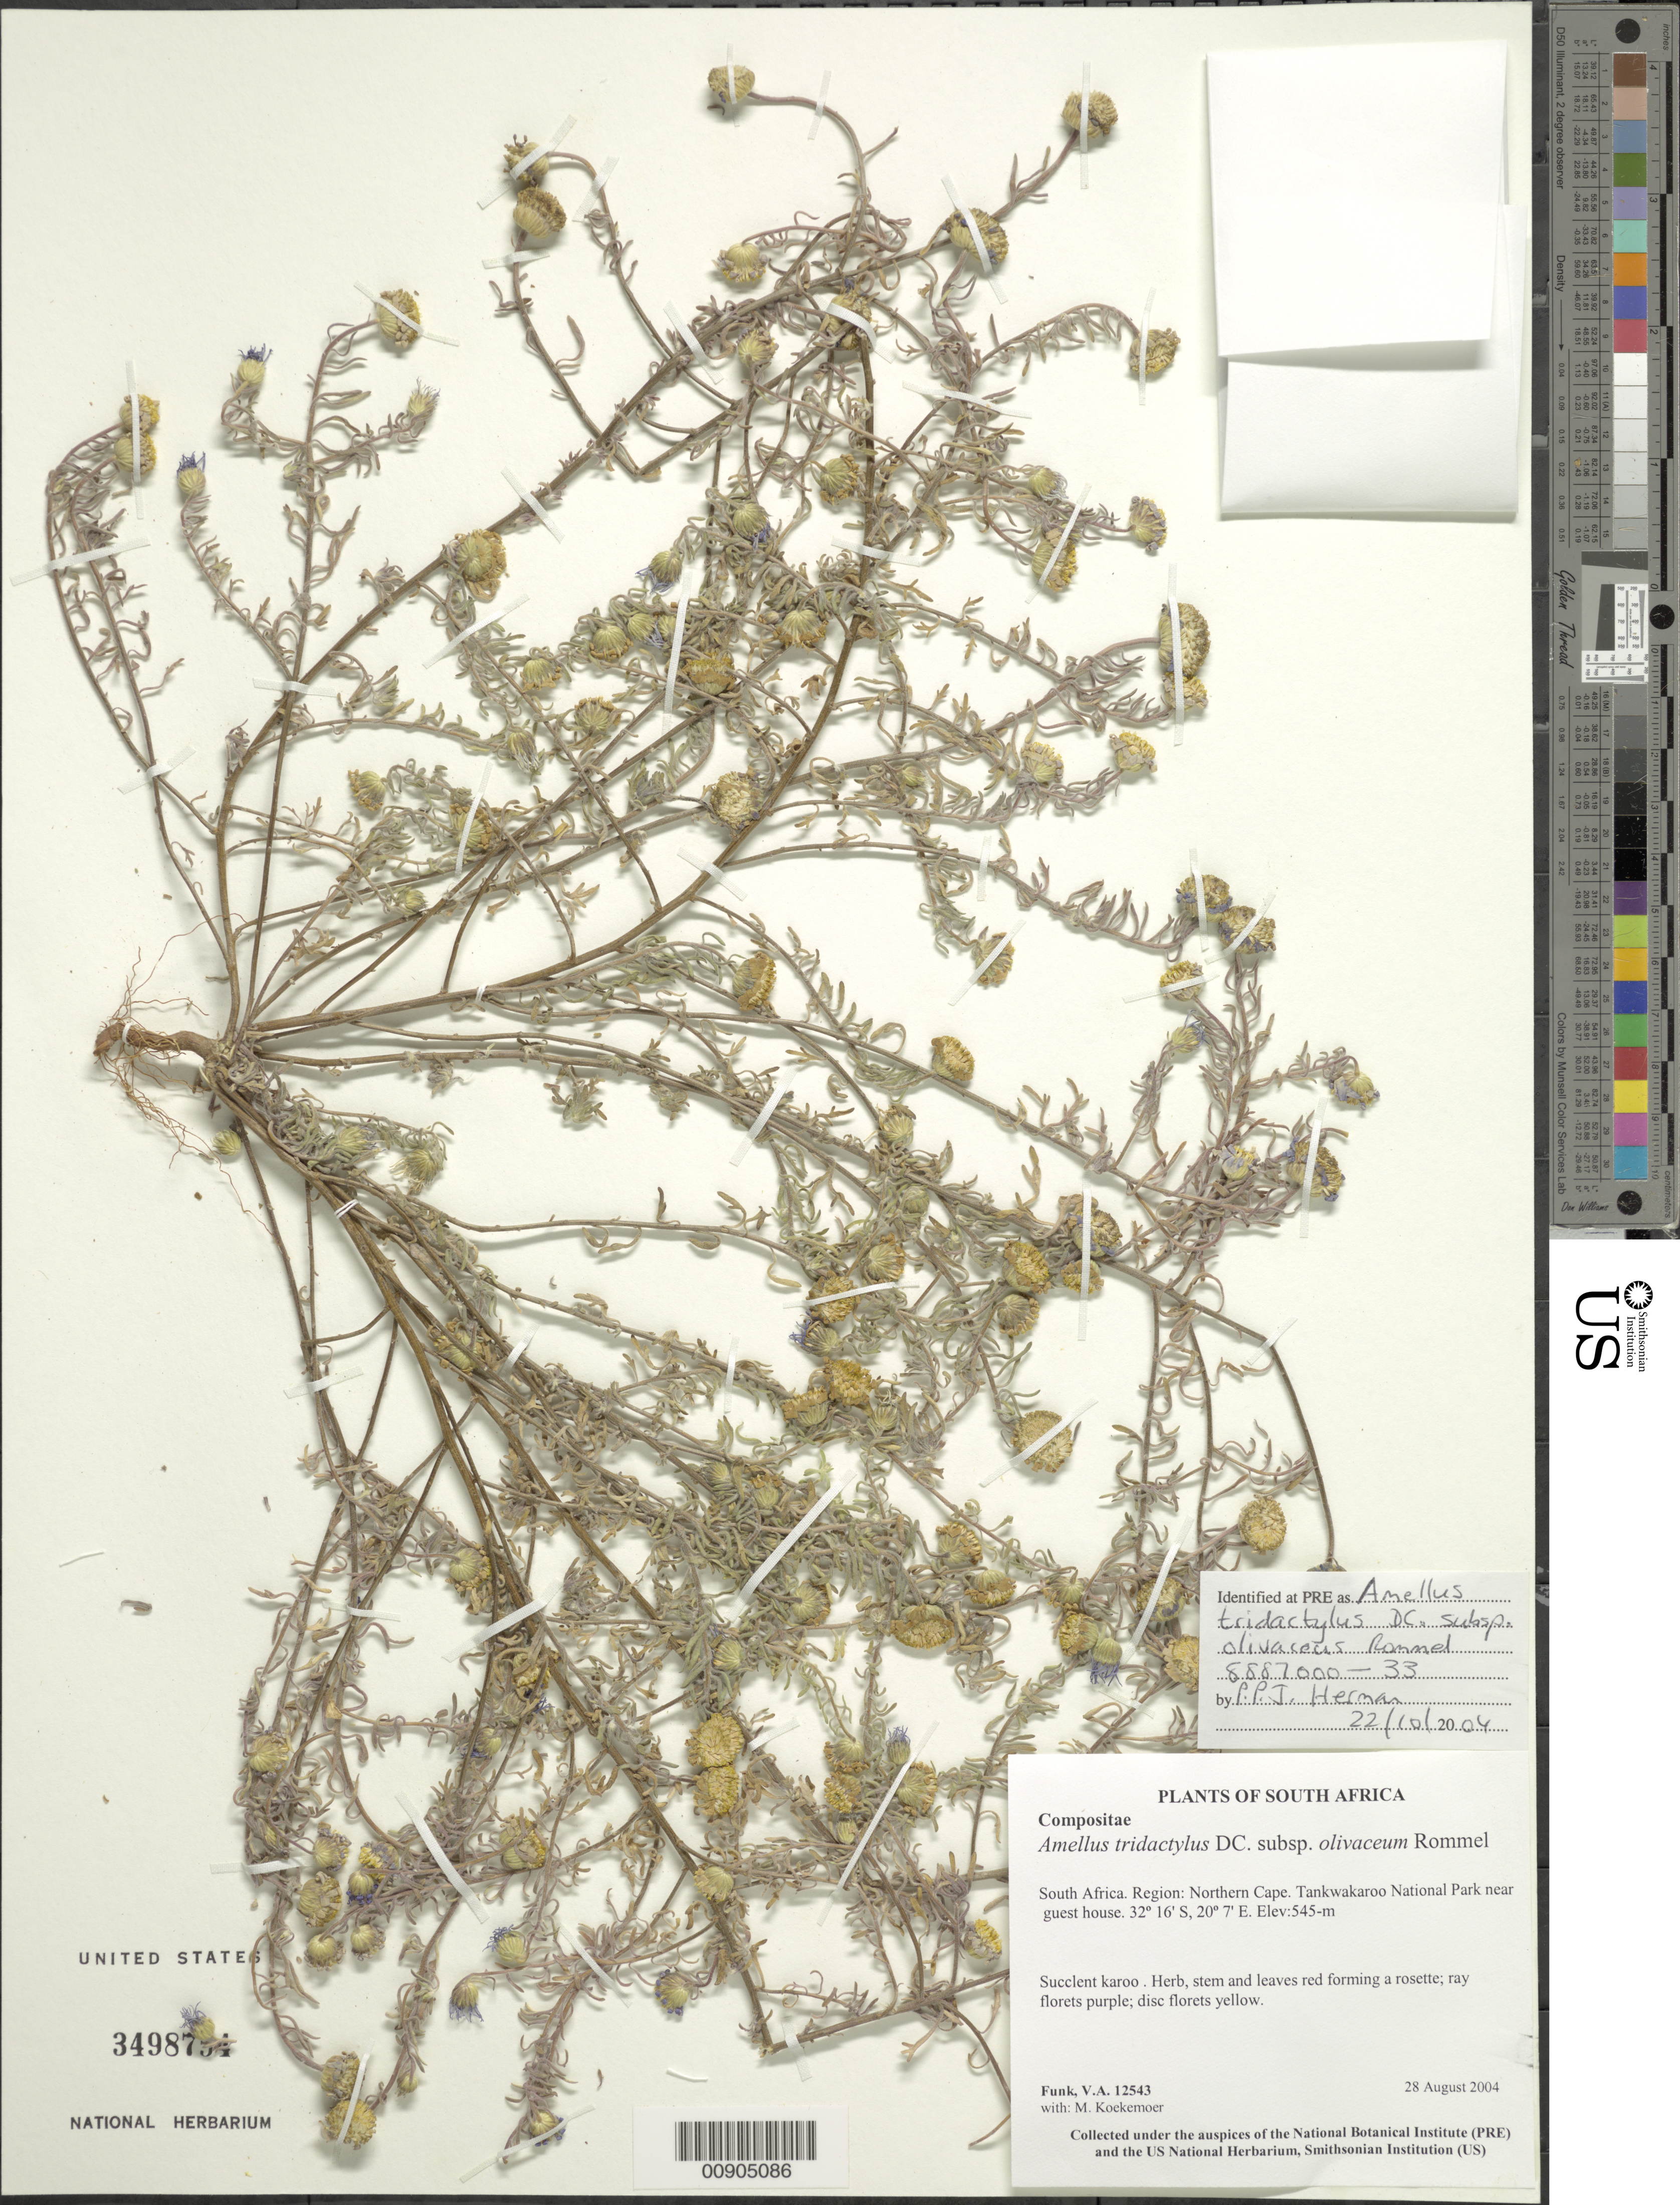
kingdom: Plantae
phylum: Tracheophyta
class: Magnoliopsida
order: Asterales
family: Asteraceae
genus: Amellus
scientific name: Amellus tridactylus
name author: DC.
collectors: V. Funk & M. Koekemoer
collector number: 12543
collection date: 2004-08-28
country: South Africa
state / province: Northern Cape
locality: Tankwakaroo National Park, near guest house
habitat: Succulent karoo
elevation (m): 545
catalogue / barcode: US 3498754